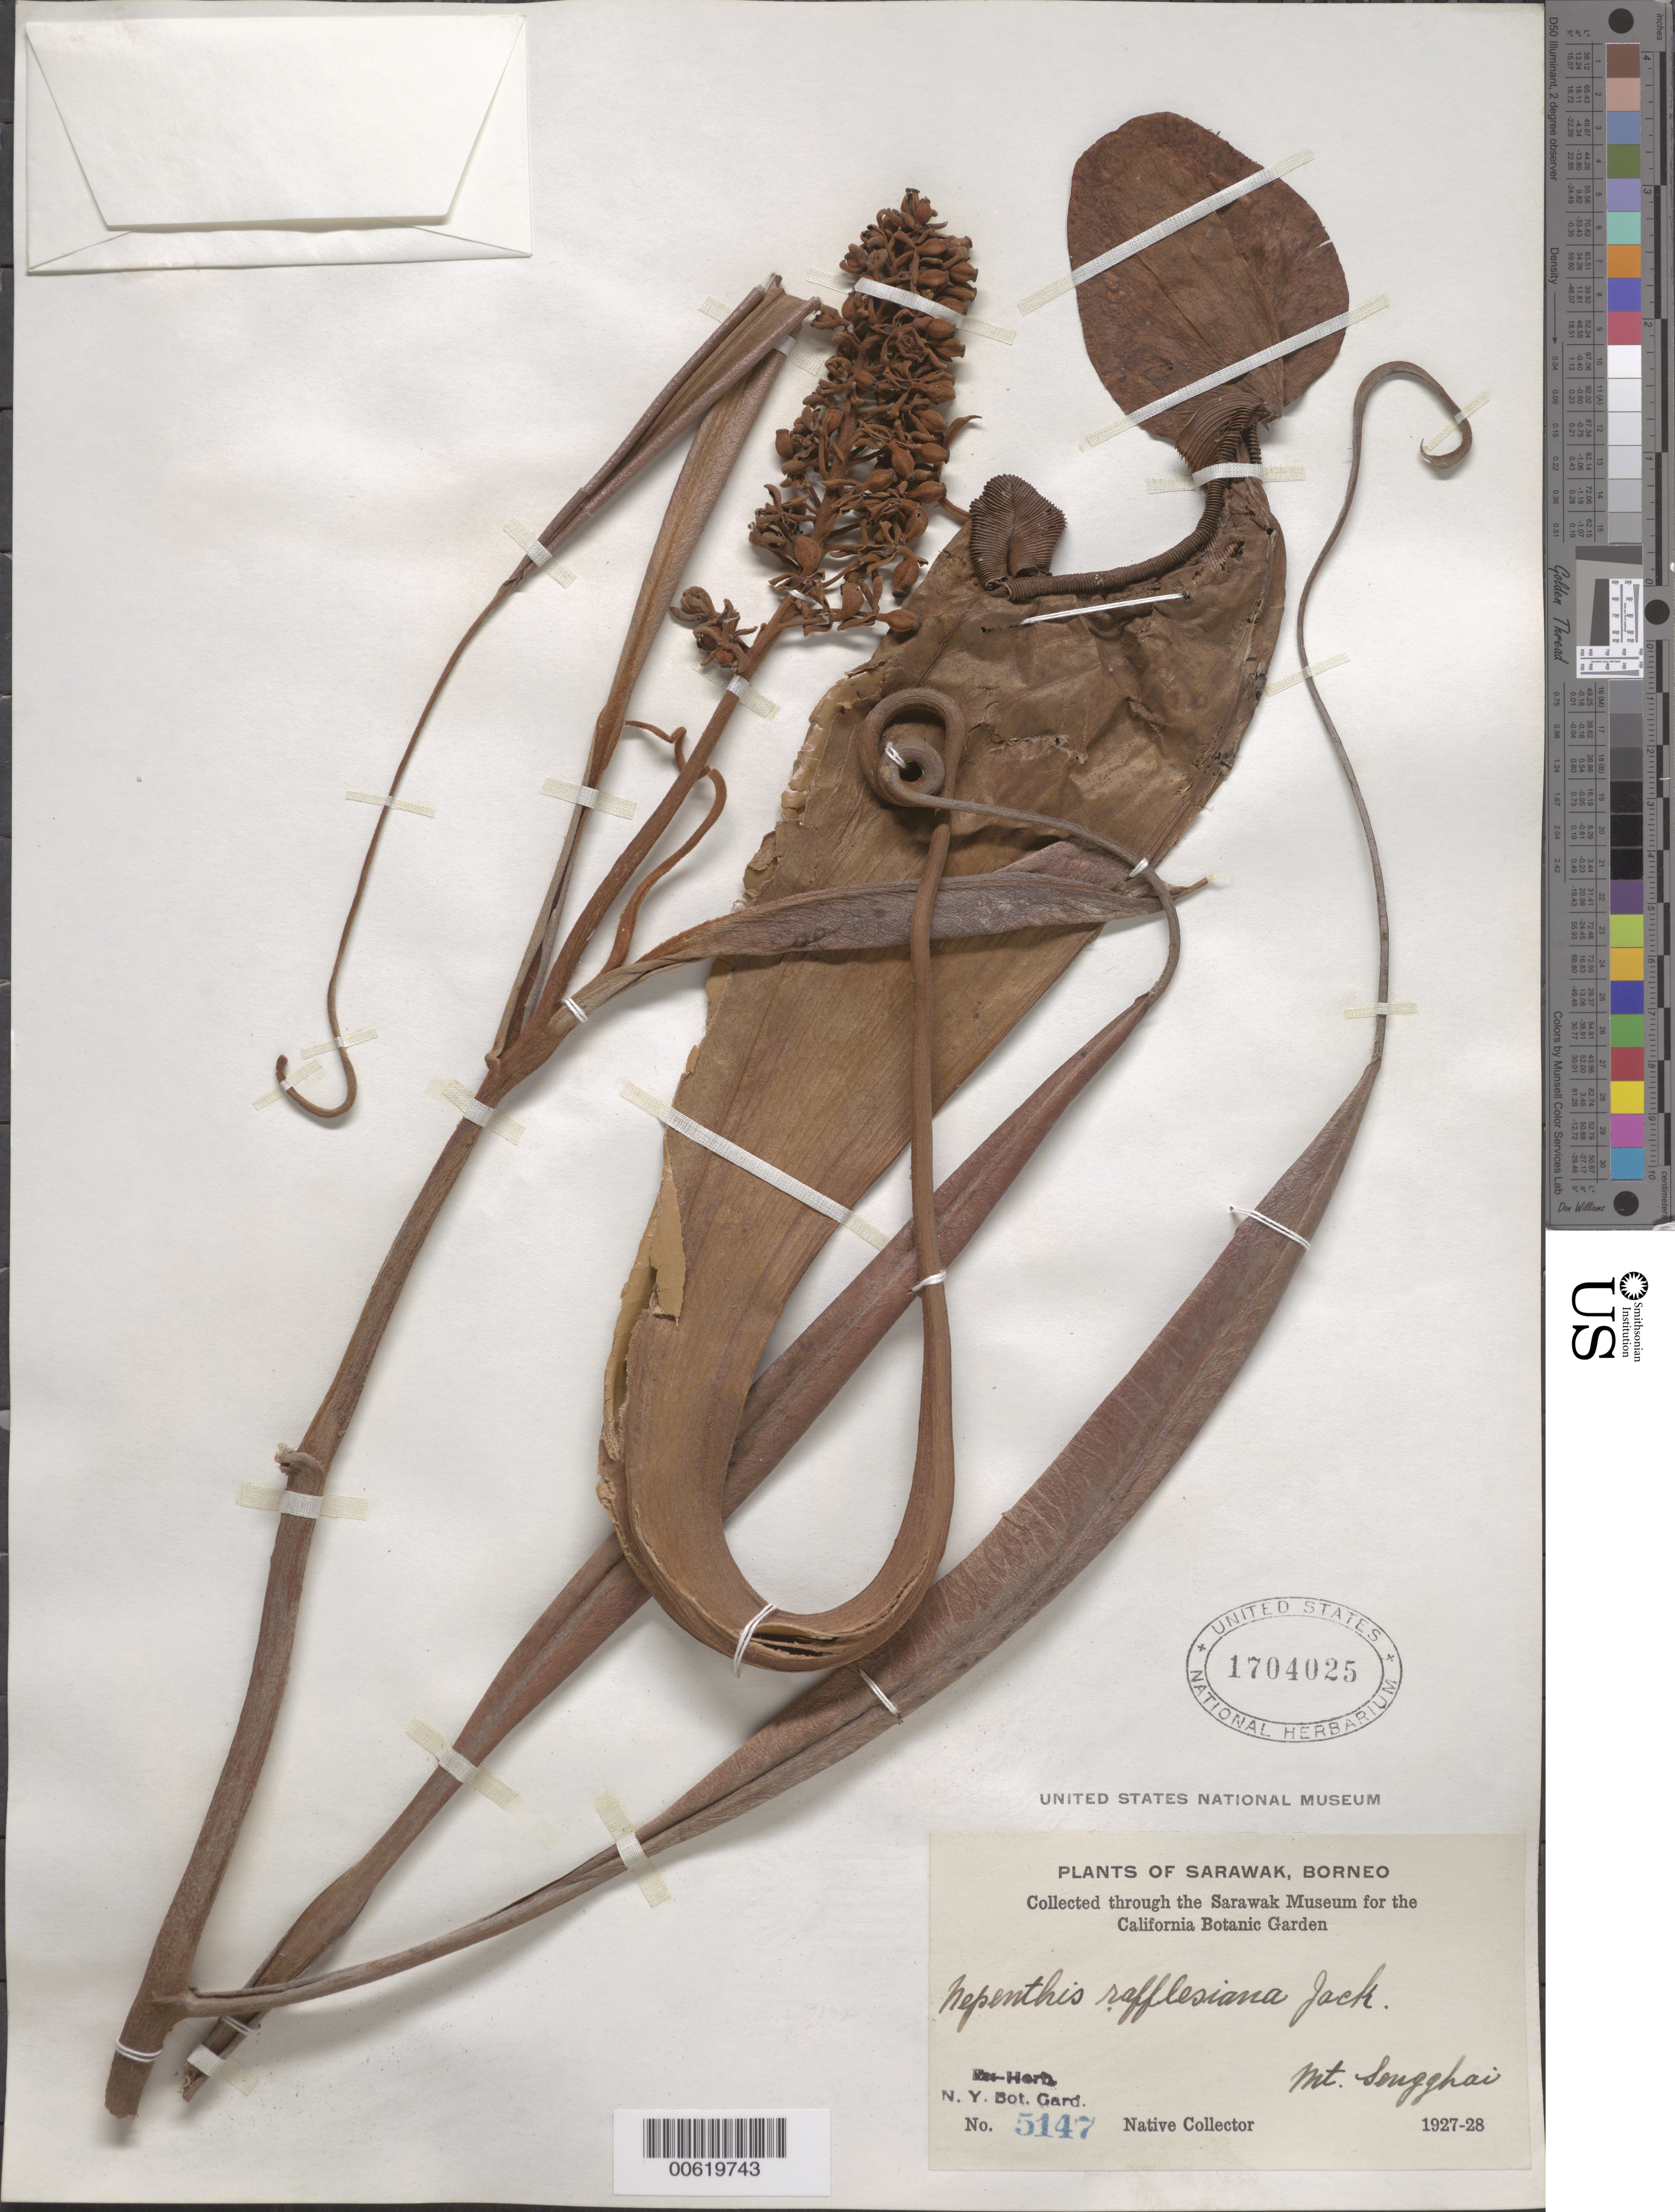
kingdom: Plantae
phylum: Tracheophyta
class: Magnoliopsida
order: Caryophyllales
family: Nepenthaceae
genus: Nepenthes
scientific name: Nepenthes rafflesiana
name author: Jack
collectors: Native collector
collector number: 5147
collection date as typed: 1927 to -- --- 1928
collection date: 1927/1928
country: Malaysia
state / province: Sarawak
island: Borneo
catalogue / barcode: US 1704025